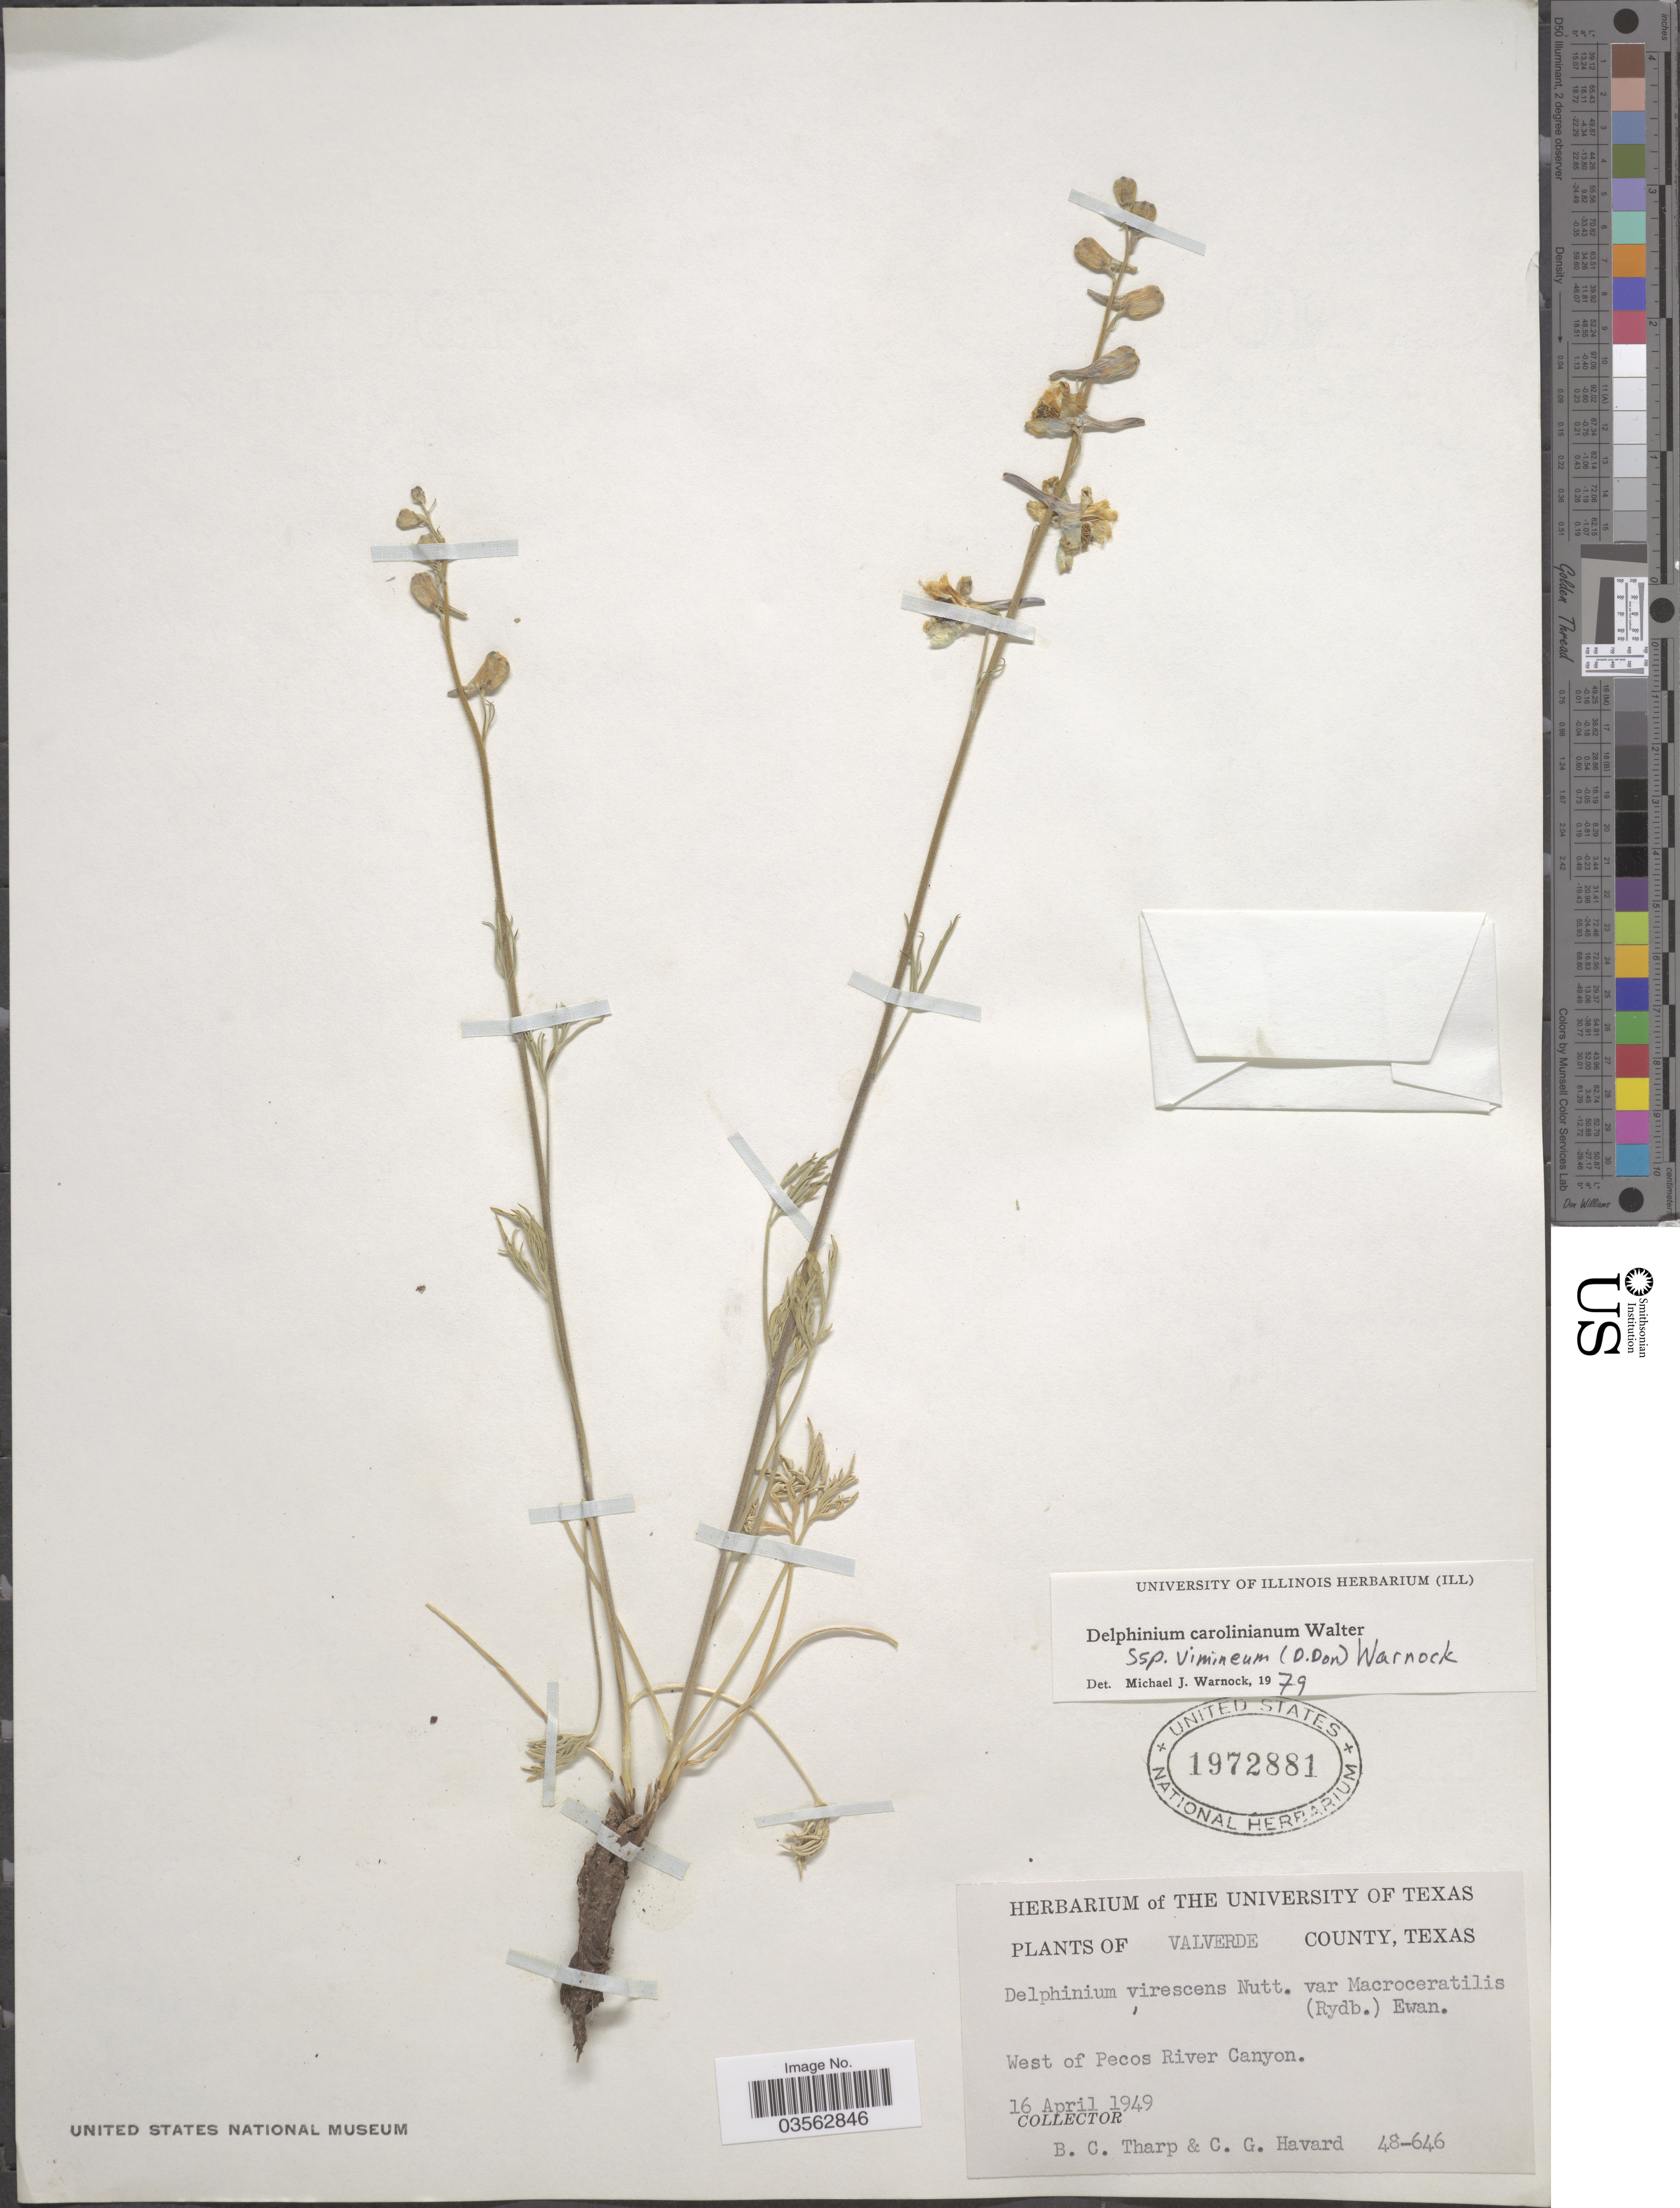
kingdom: Plantae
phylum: Tracheophyta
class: Magnoliopsida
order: Ranunculales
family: Ranunculaceae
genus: Delphinium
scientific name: Delphinium carolinianum subsp. vimineum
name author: Walter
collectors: B. C. Tharp & C. G. Havard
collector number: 48-646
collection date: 1949-04-16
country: United States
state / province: Texas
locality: Valverde County. West of Pecos River Canyon.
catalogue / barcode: US 1972881